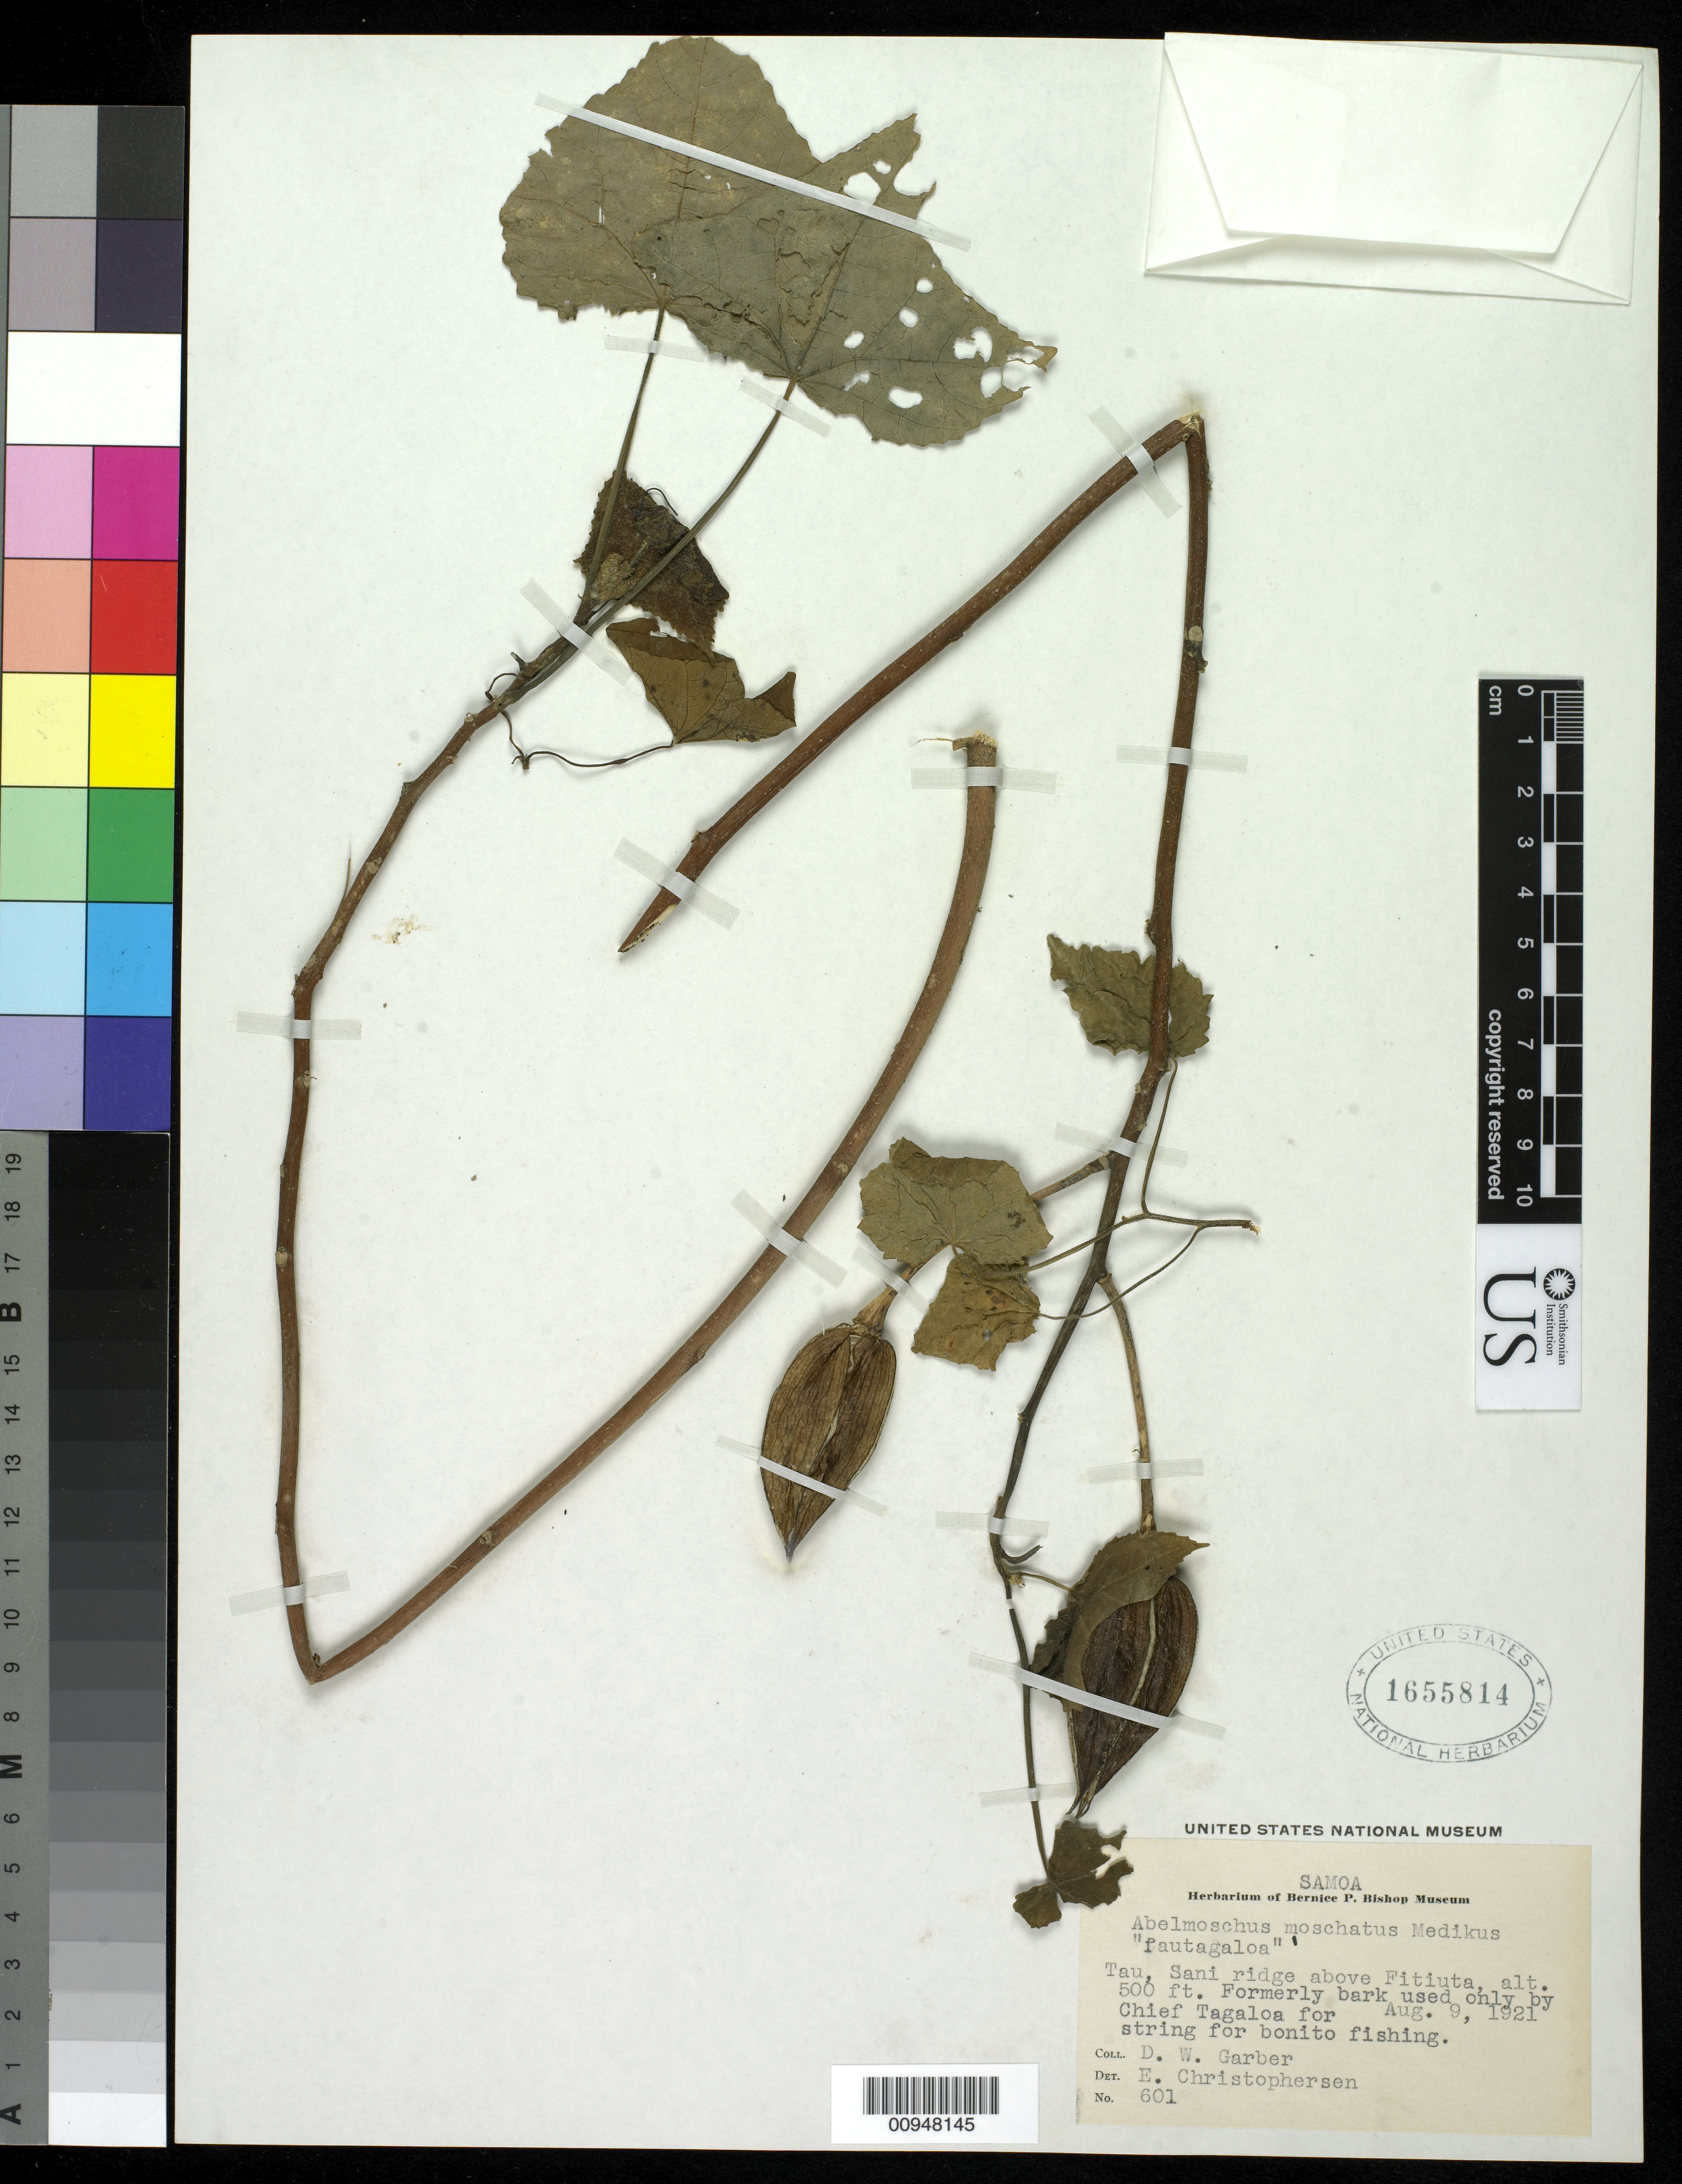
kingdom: Plantae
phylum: Tracheophyta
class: Magnoliopsida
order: Malvales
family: Malvaceae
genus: Abelmoschus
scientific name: Abelmoschus moschatus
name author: Medik.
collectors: D. W. Garber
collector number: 601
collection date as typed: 09 Aug 1921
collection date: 1921-08-09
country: American Samoa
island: Ta'u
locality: Sani Ridge above Fitiuta.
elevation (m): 152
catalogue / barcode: US 1655814